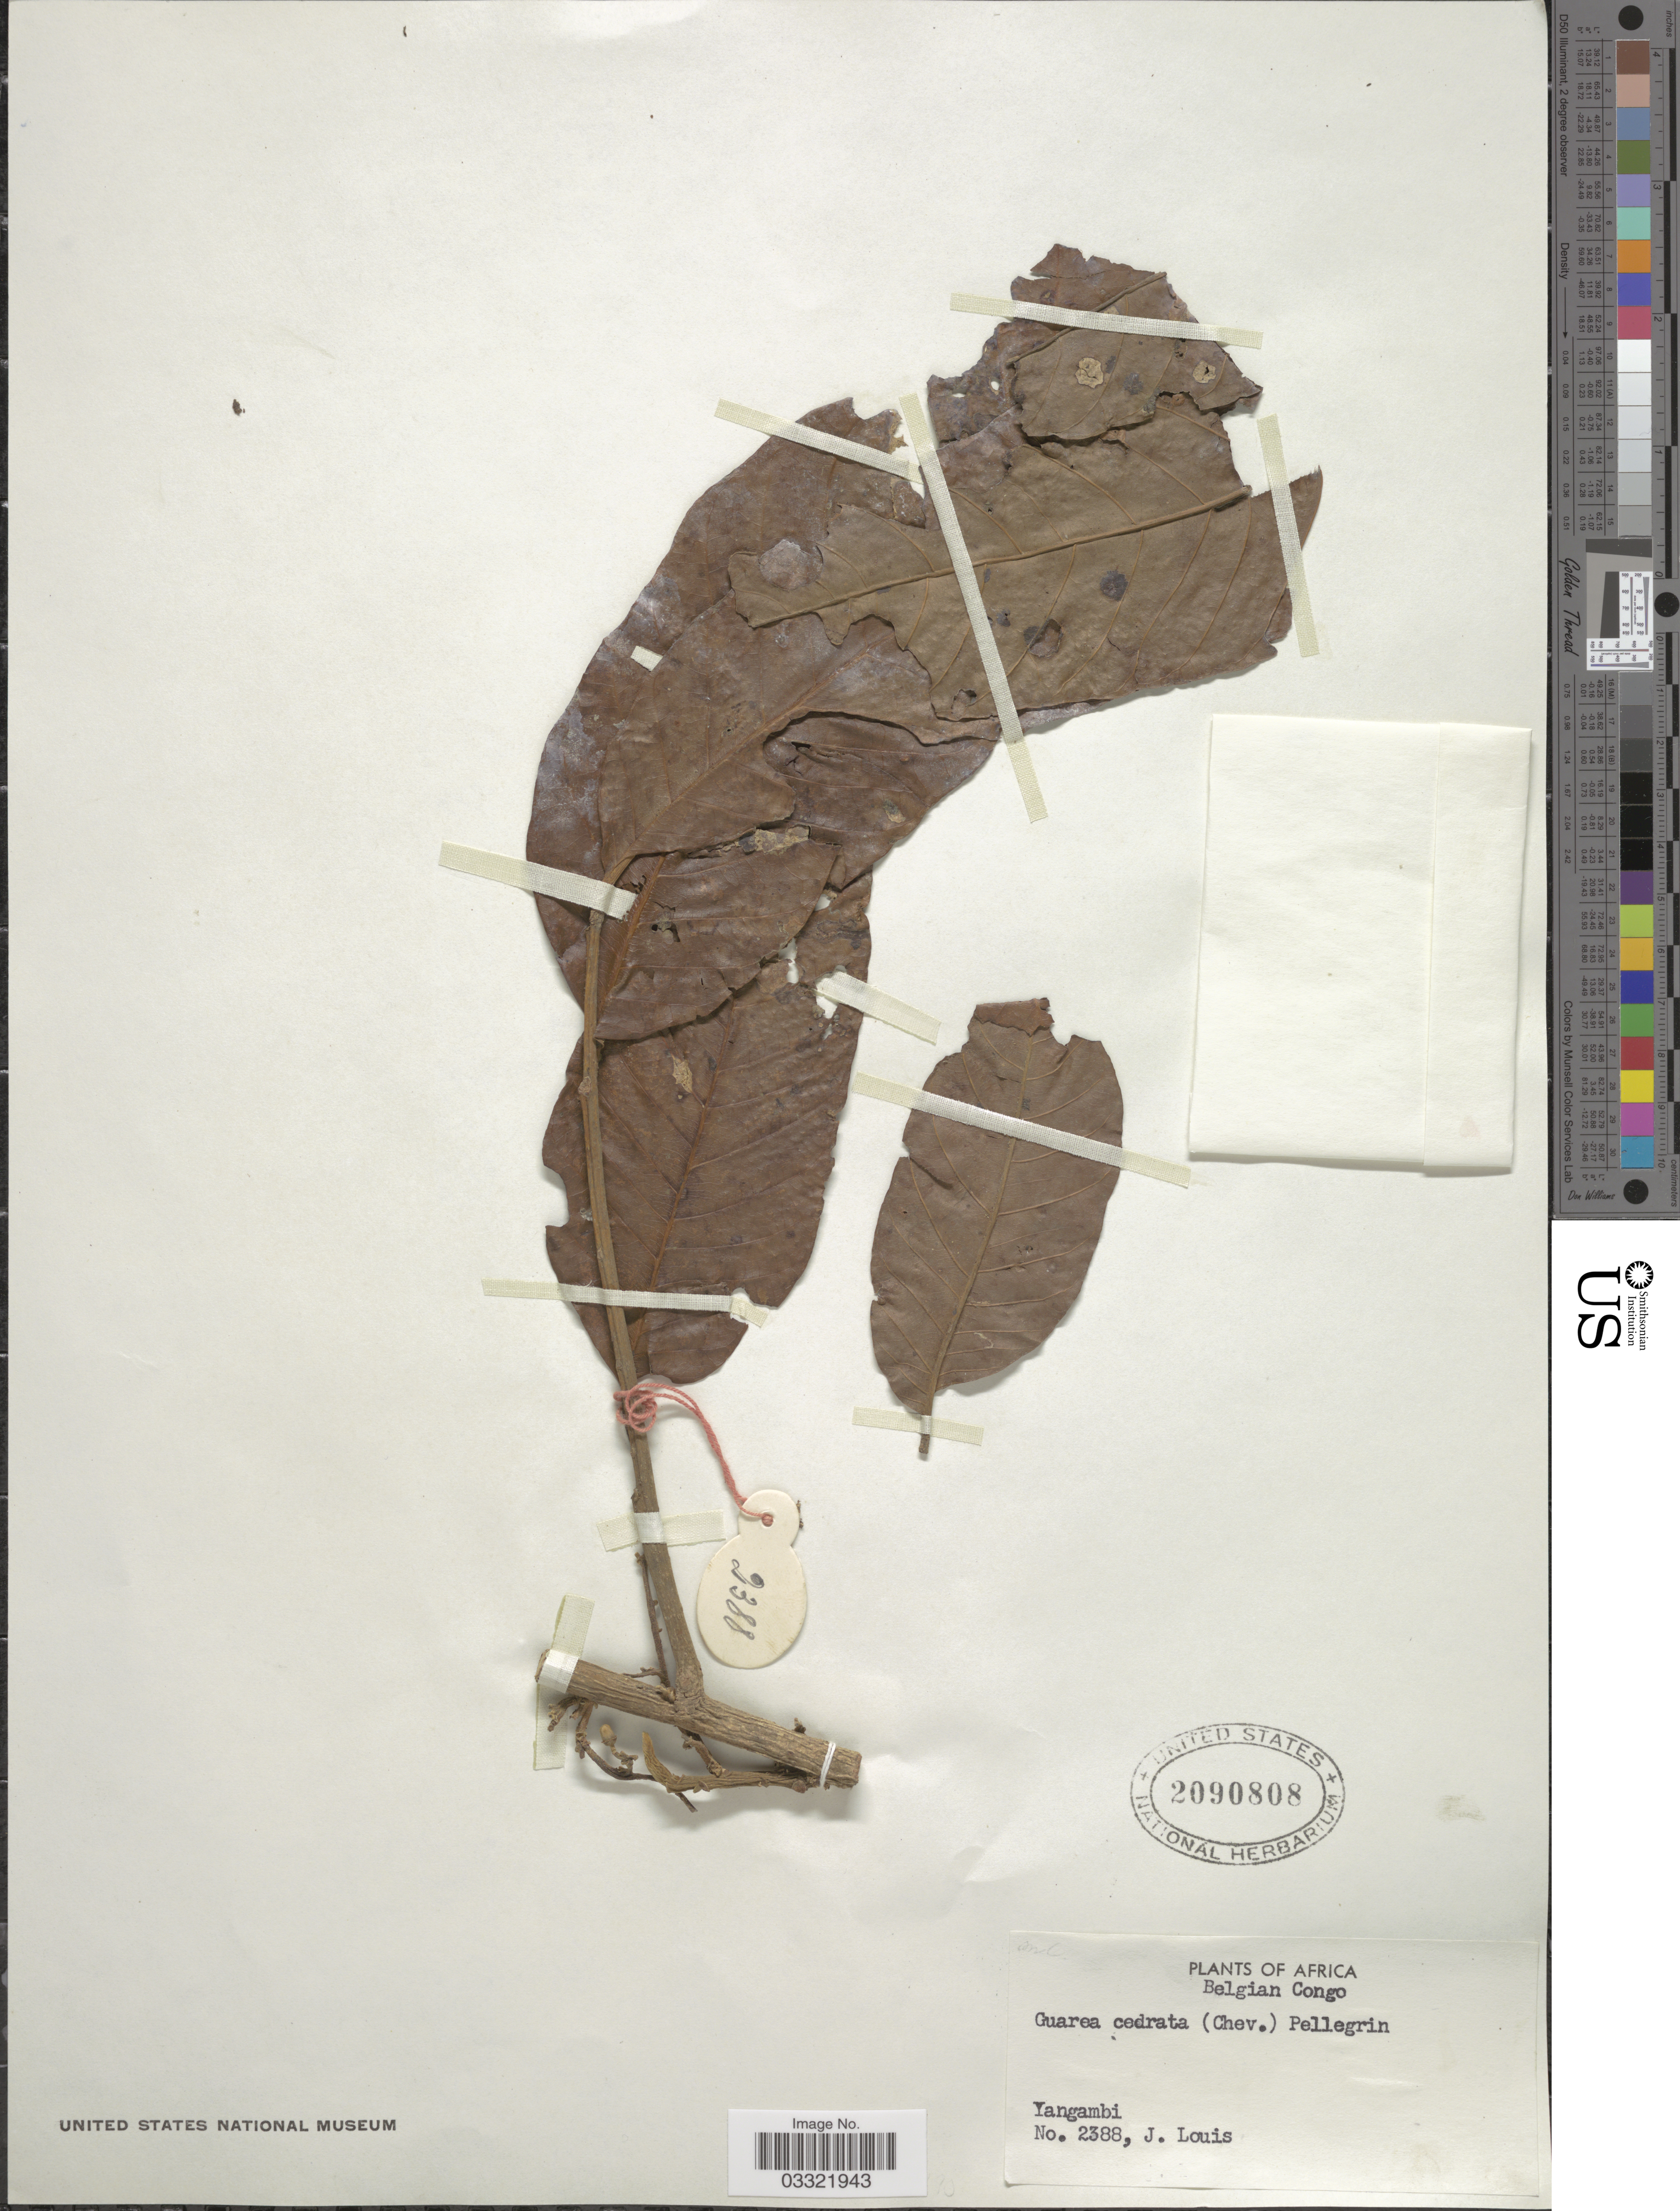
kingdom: Plantae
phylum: Tracheophyta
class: Magnoliopsida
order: Sapindales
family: Meliaceae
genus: Leplaea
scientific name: Leplaea cedrata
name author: (A. Chev.) Koenen & J.J. de Wilde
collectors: J. Louis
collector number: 2388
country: Congo, Democratic Republic of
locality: Belgian Congo, Yangambi.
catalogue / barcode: US 2090808